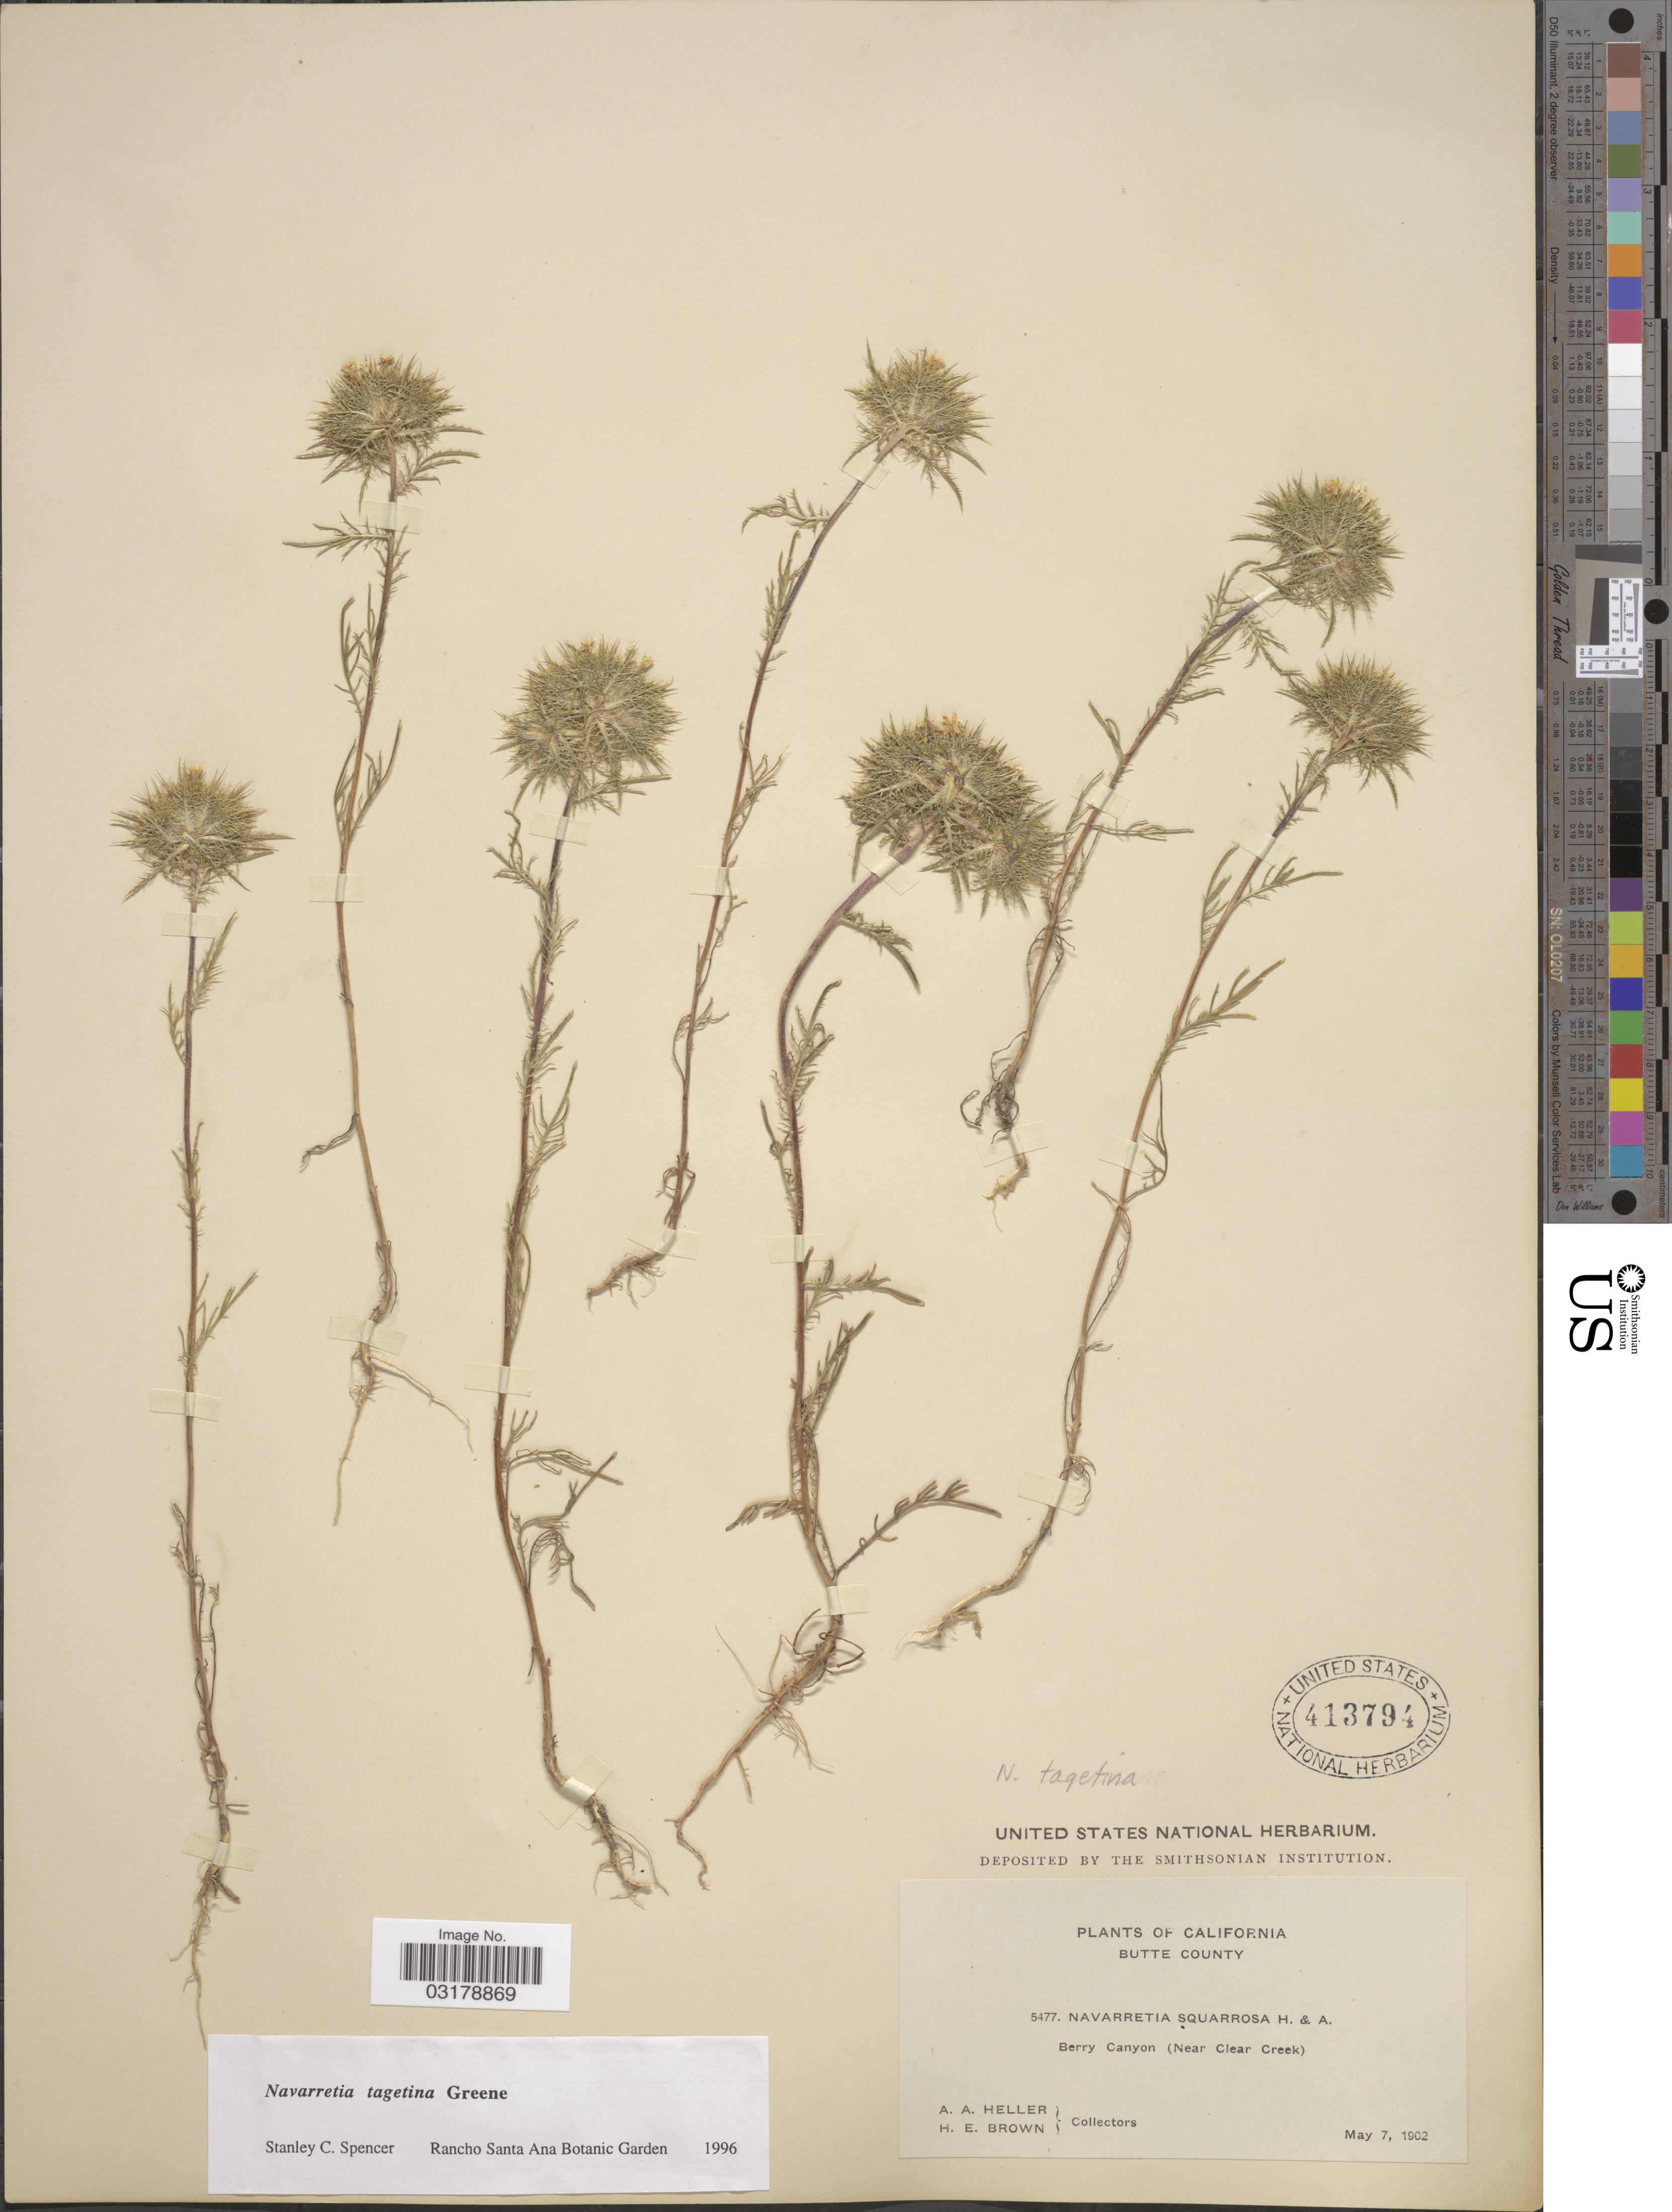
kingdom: Plantae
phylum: Tracheophyta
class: Magnoliopsida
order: Ericales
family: Polemoniaceae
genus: Navarretia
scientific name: Navarretia tagetina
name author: S.W. Greene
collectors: A. A. Heller & H. E. Brown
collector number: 5477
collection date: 1902-05-07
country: United States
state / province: California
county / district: Butte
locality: Butte County. Berry Canyon (Near Clear Creek).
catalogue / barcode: US 413794